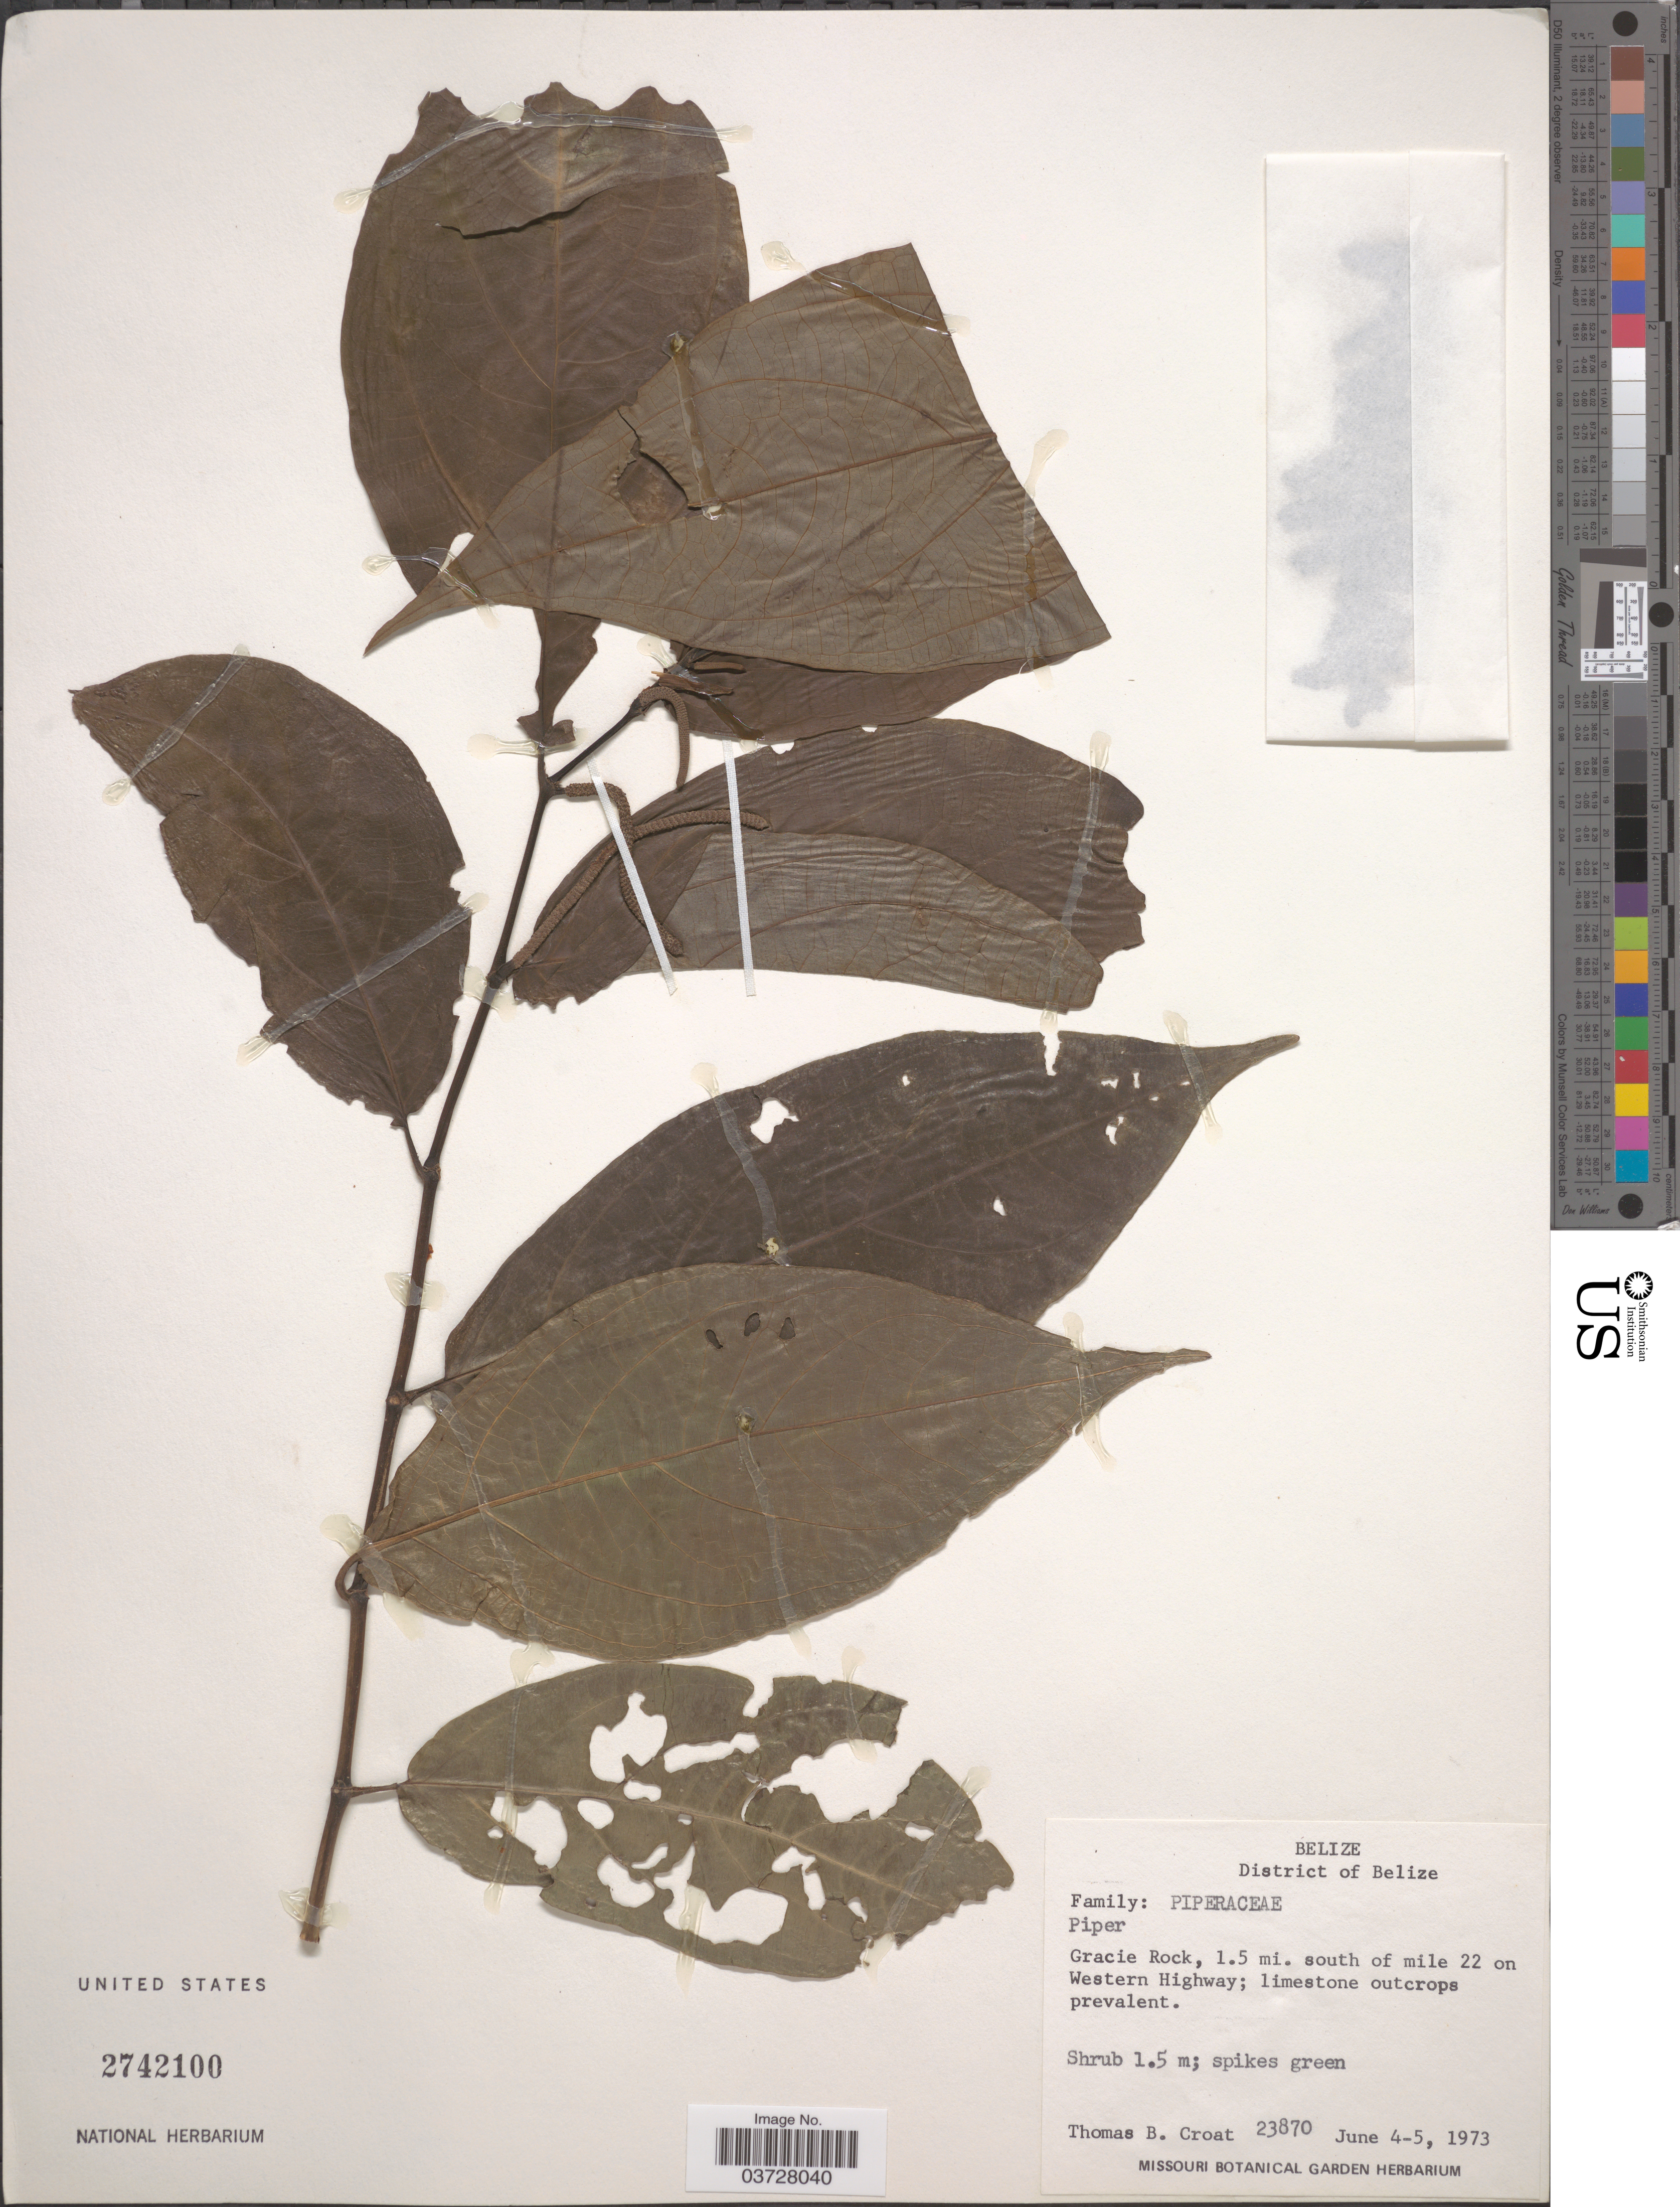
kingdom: Plantae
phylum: Tracheophyta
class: Magnoliopsida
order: Piperales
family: Piperaceae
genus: Piper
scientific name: Piper sp.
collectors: T. B. Croat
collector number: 23870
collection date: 1973-06-04/1973-06-05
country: Belize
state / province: Belize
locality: District of Belize. Gracie Rock, 1.5 mi. south of mile 22 on Western Highway.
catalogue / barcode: US 2742100